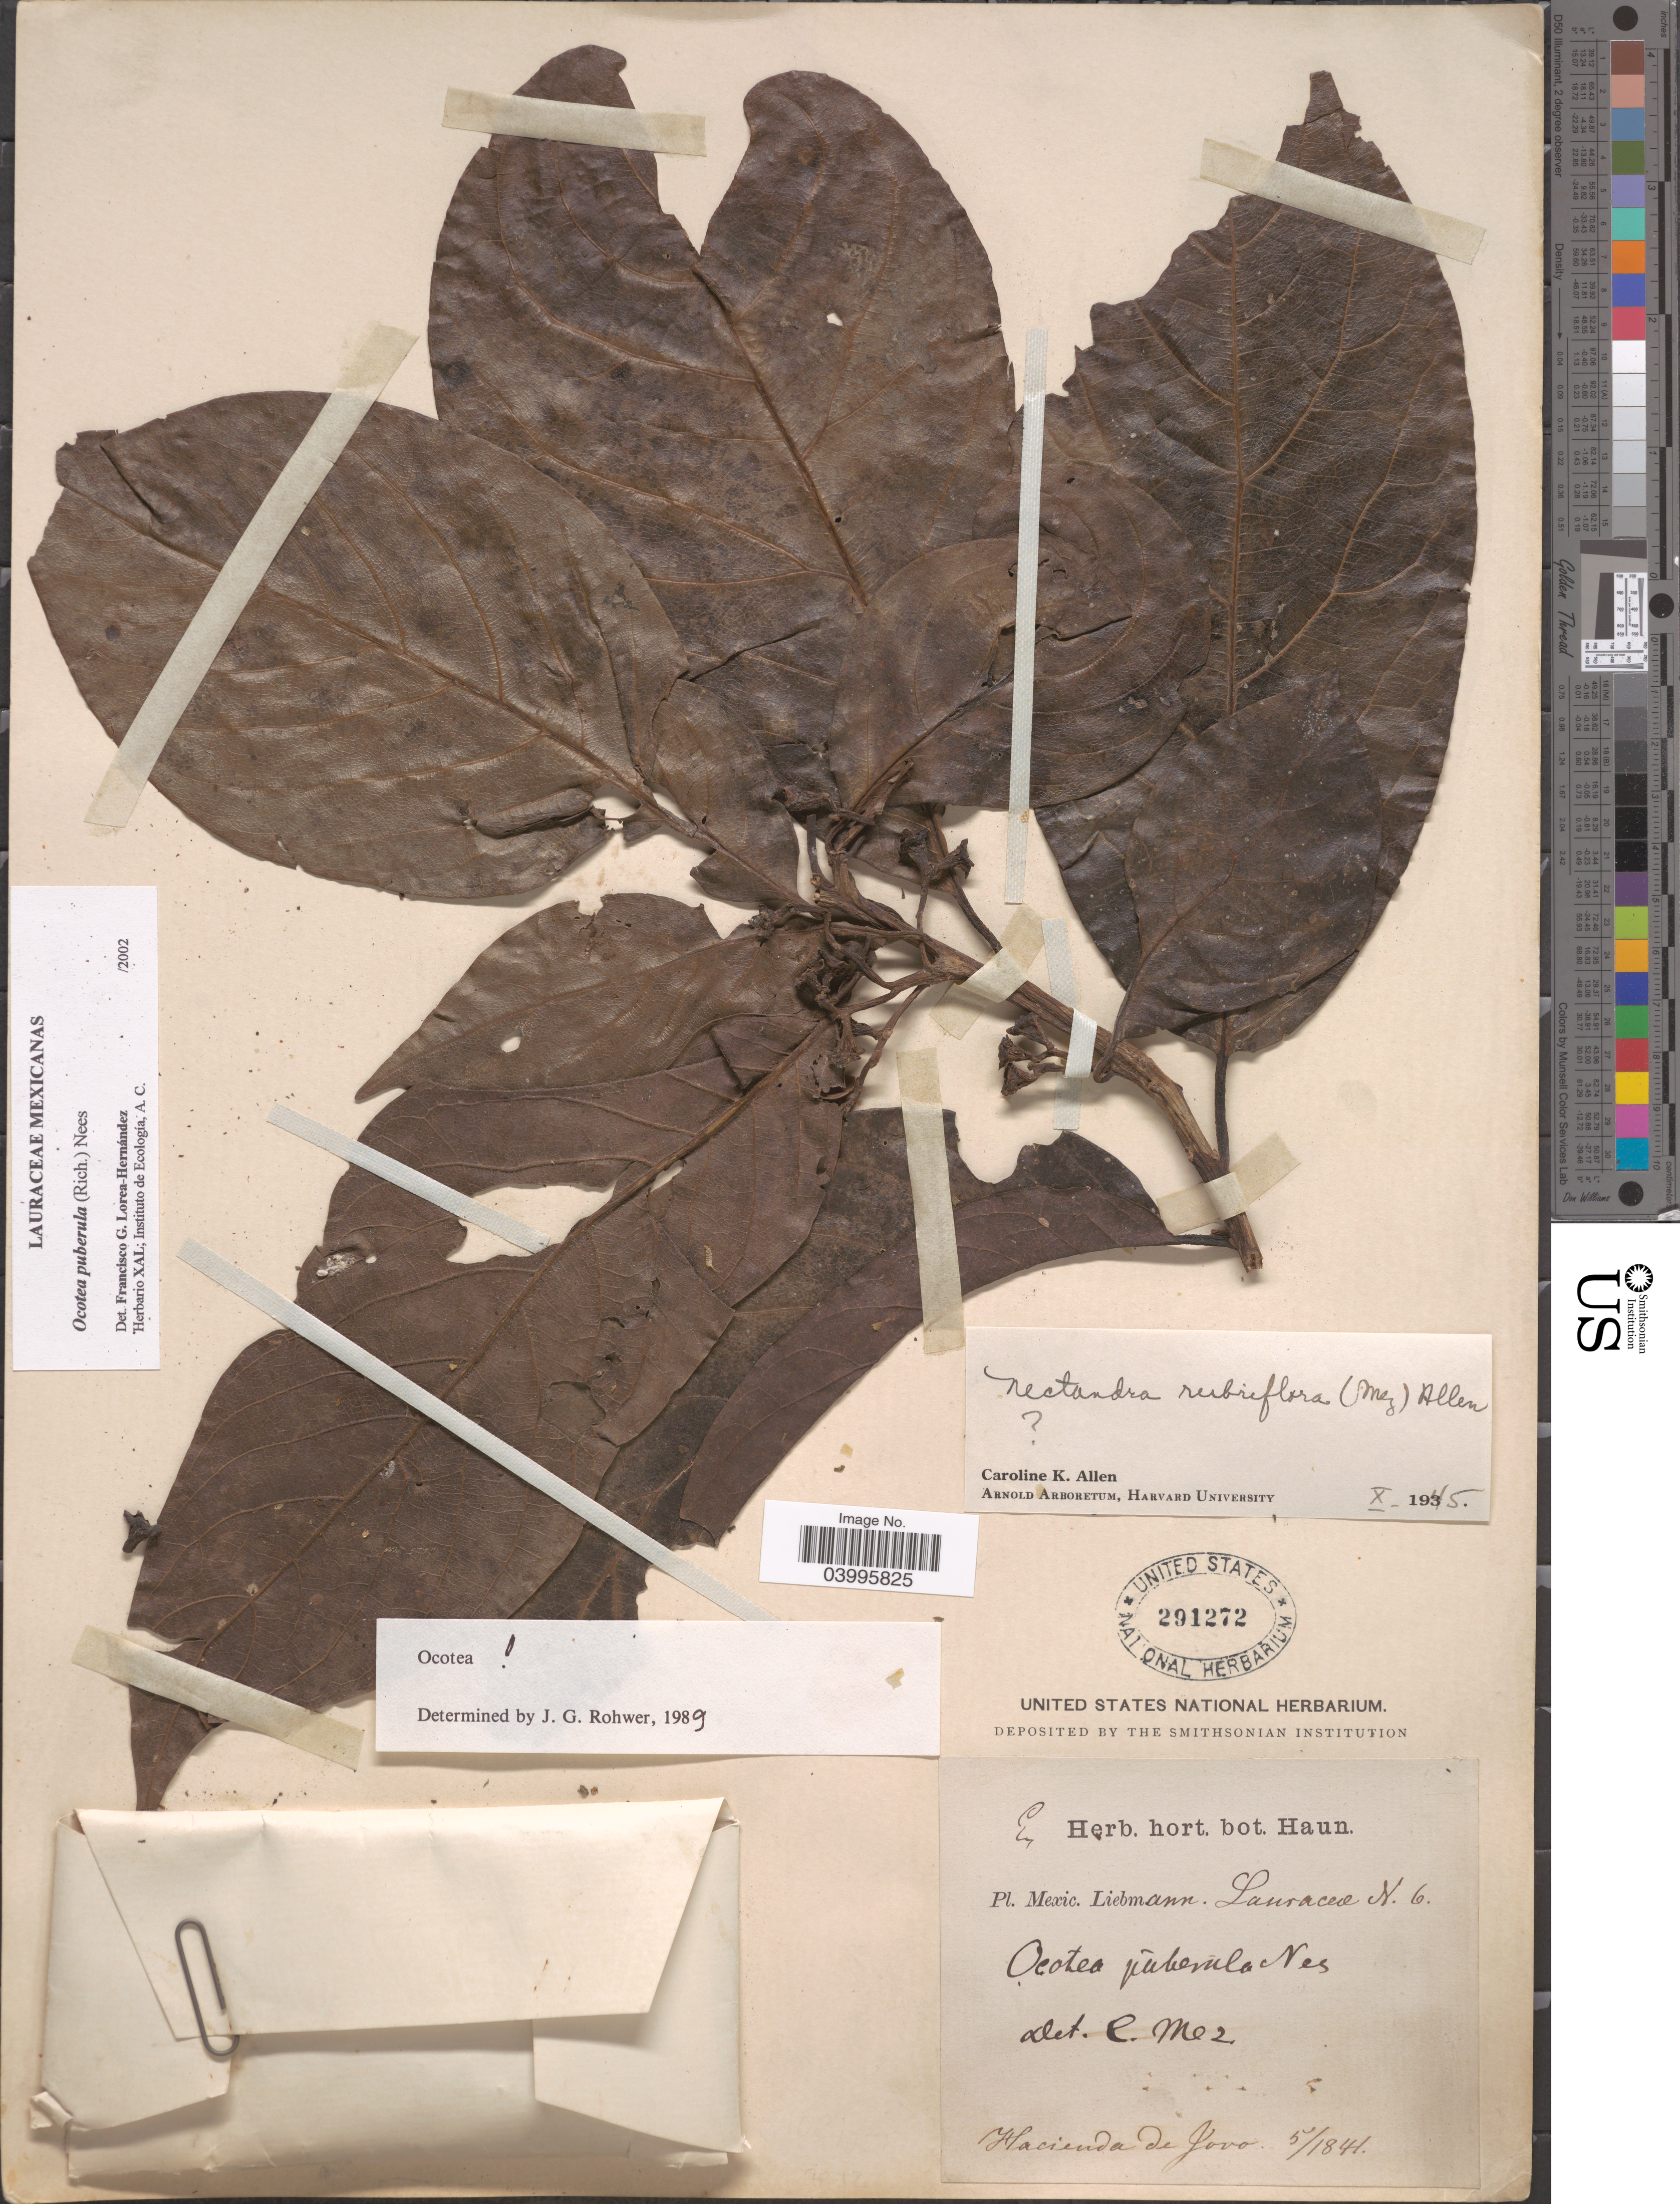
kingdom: Plantae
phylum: Tracheophyta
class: Magnoliopsida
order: Laurales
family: Lauraceae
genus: Ocotea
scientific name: Ocotea puberula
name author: (Rich.) Nees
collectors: Liebmann, --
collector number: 6?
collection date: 1841-05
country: Mexico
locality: Hacienda de Jovo.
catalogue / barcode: US 291272